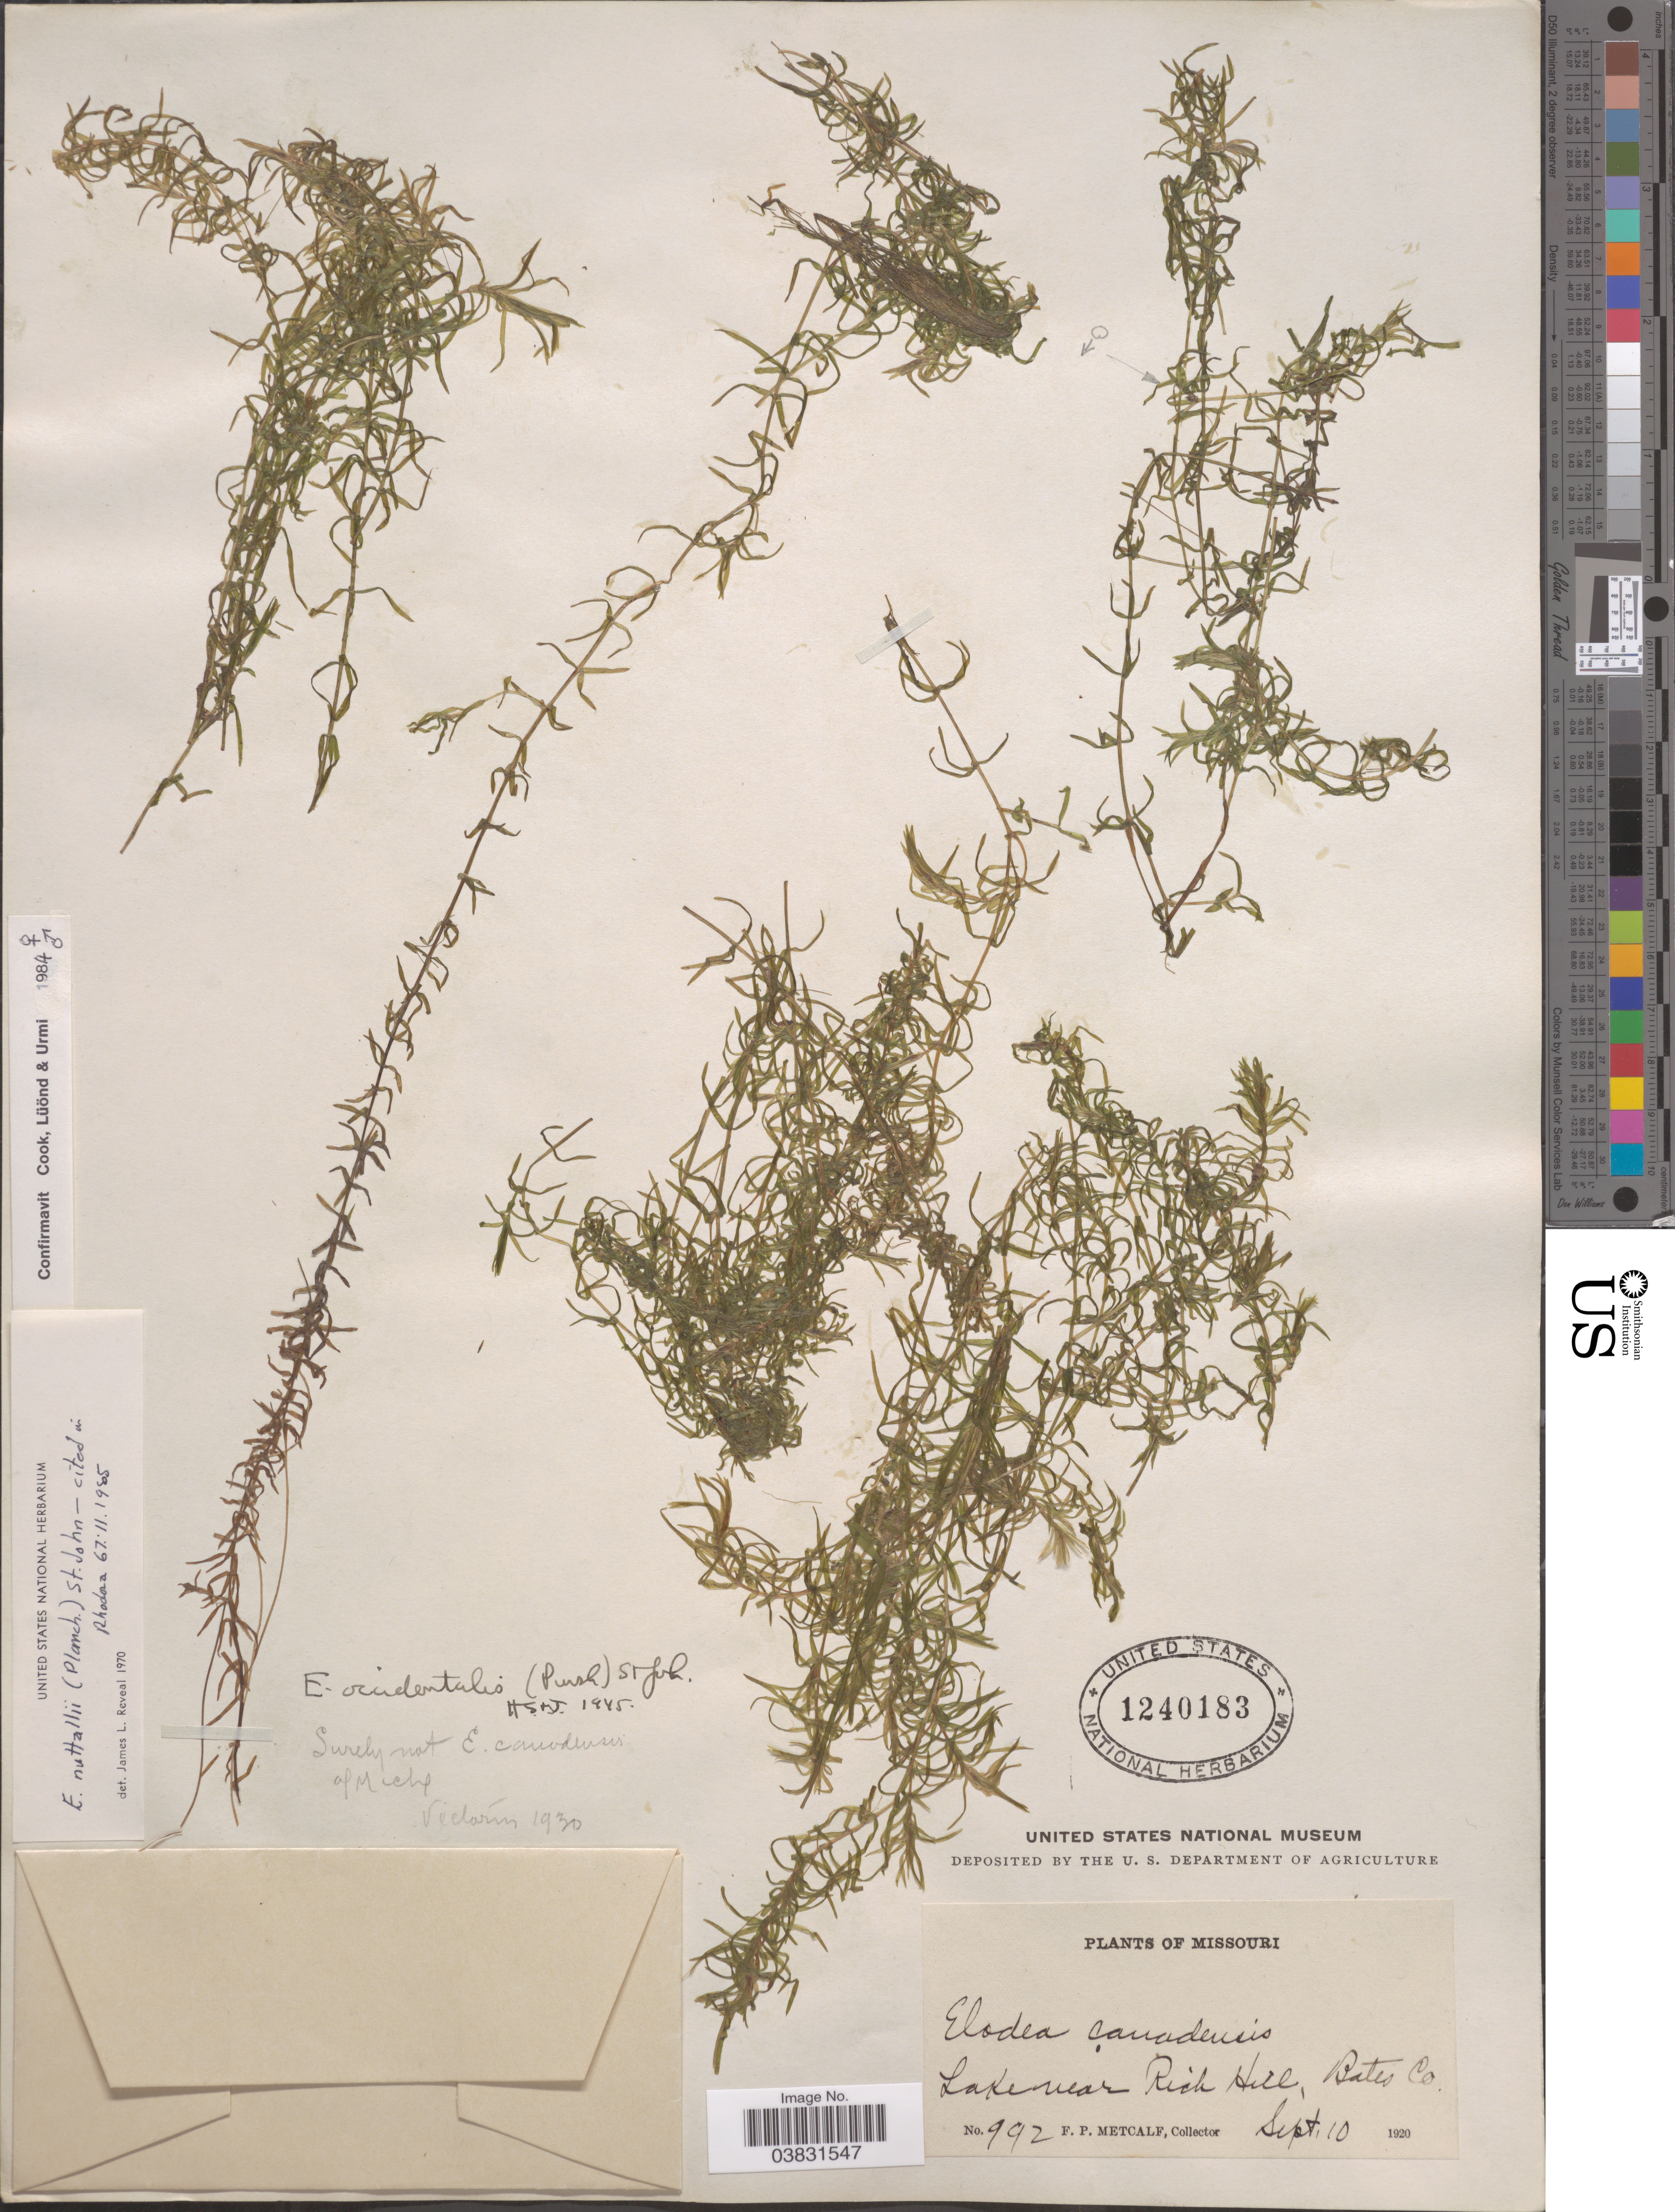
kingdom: Plantae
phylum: Tracheophyta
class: Liliopsida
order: Alismatales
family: Hydrocharitaceae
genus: Elodea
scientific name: Elodea nuttallii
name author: (Planch.) H. St. John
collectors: F. Metcalf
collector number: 992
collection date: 1920-09-10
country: United States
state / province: Missouri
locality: Lake near Rich Hill, Bates Co.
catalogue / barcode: US 1240183